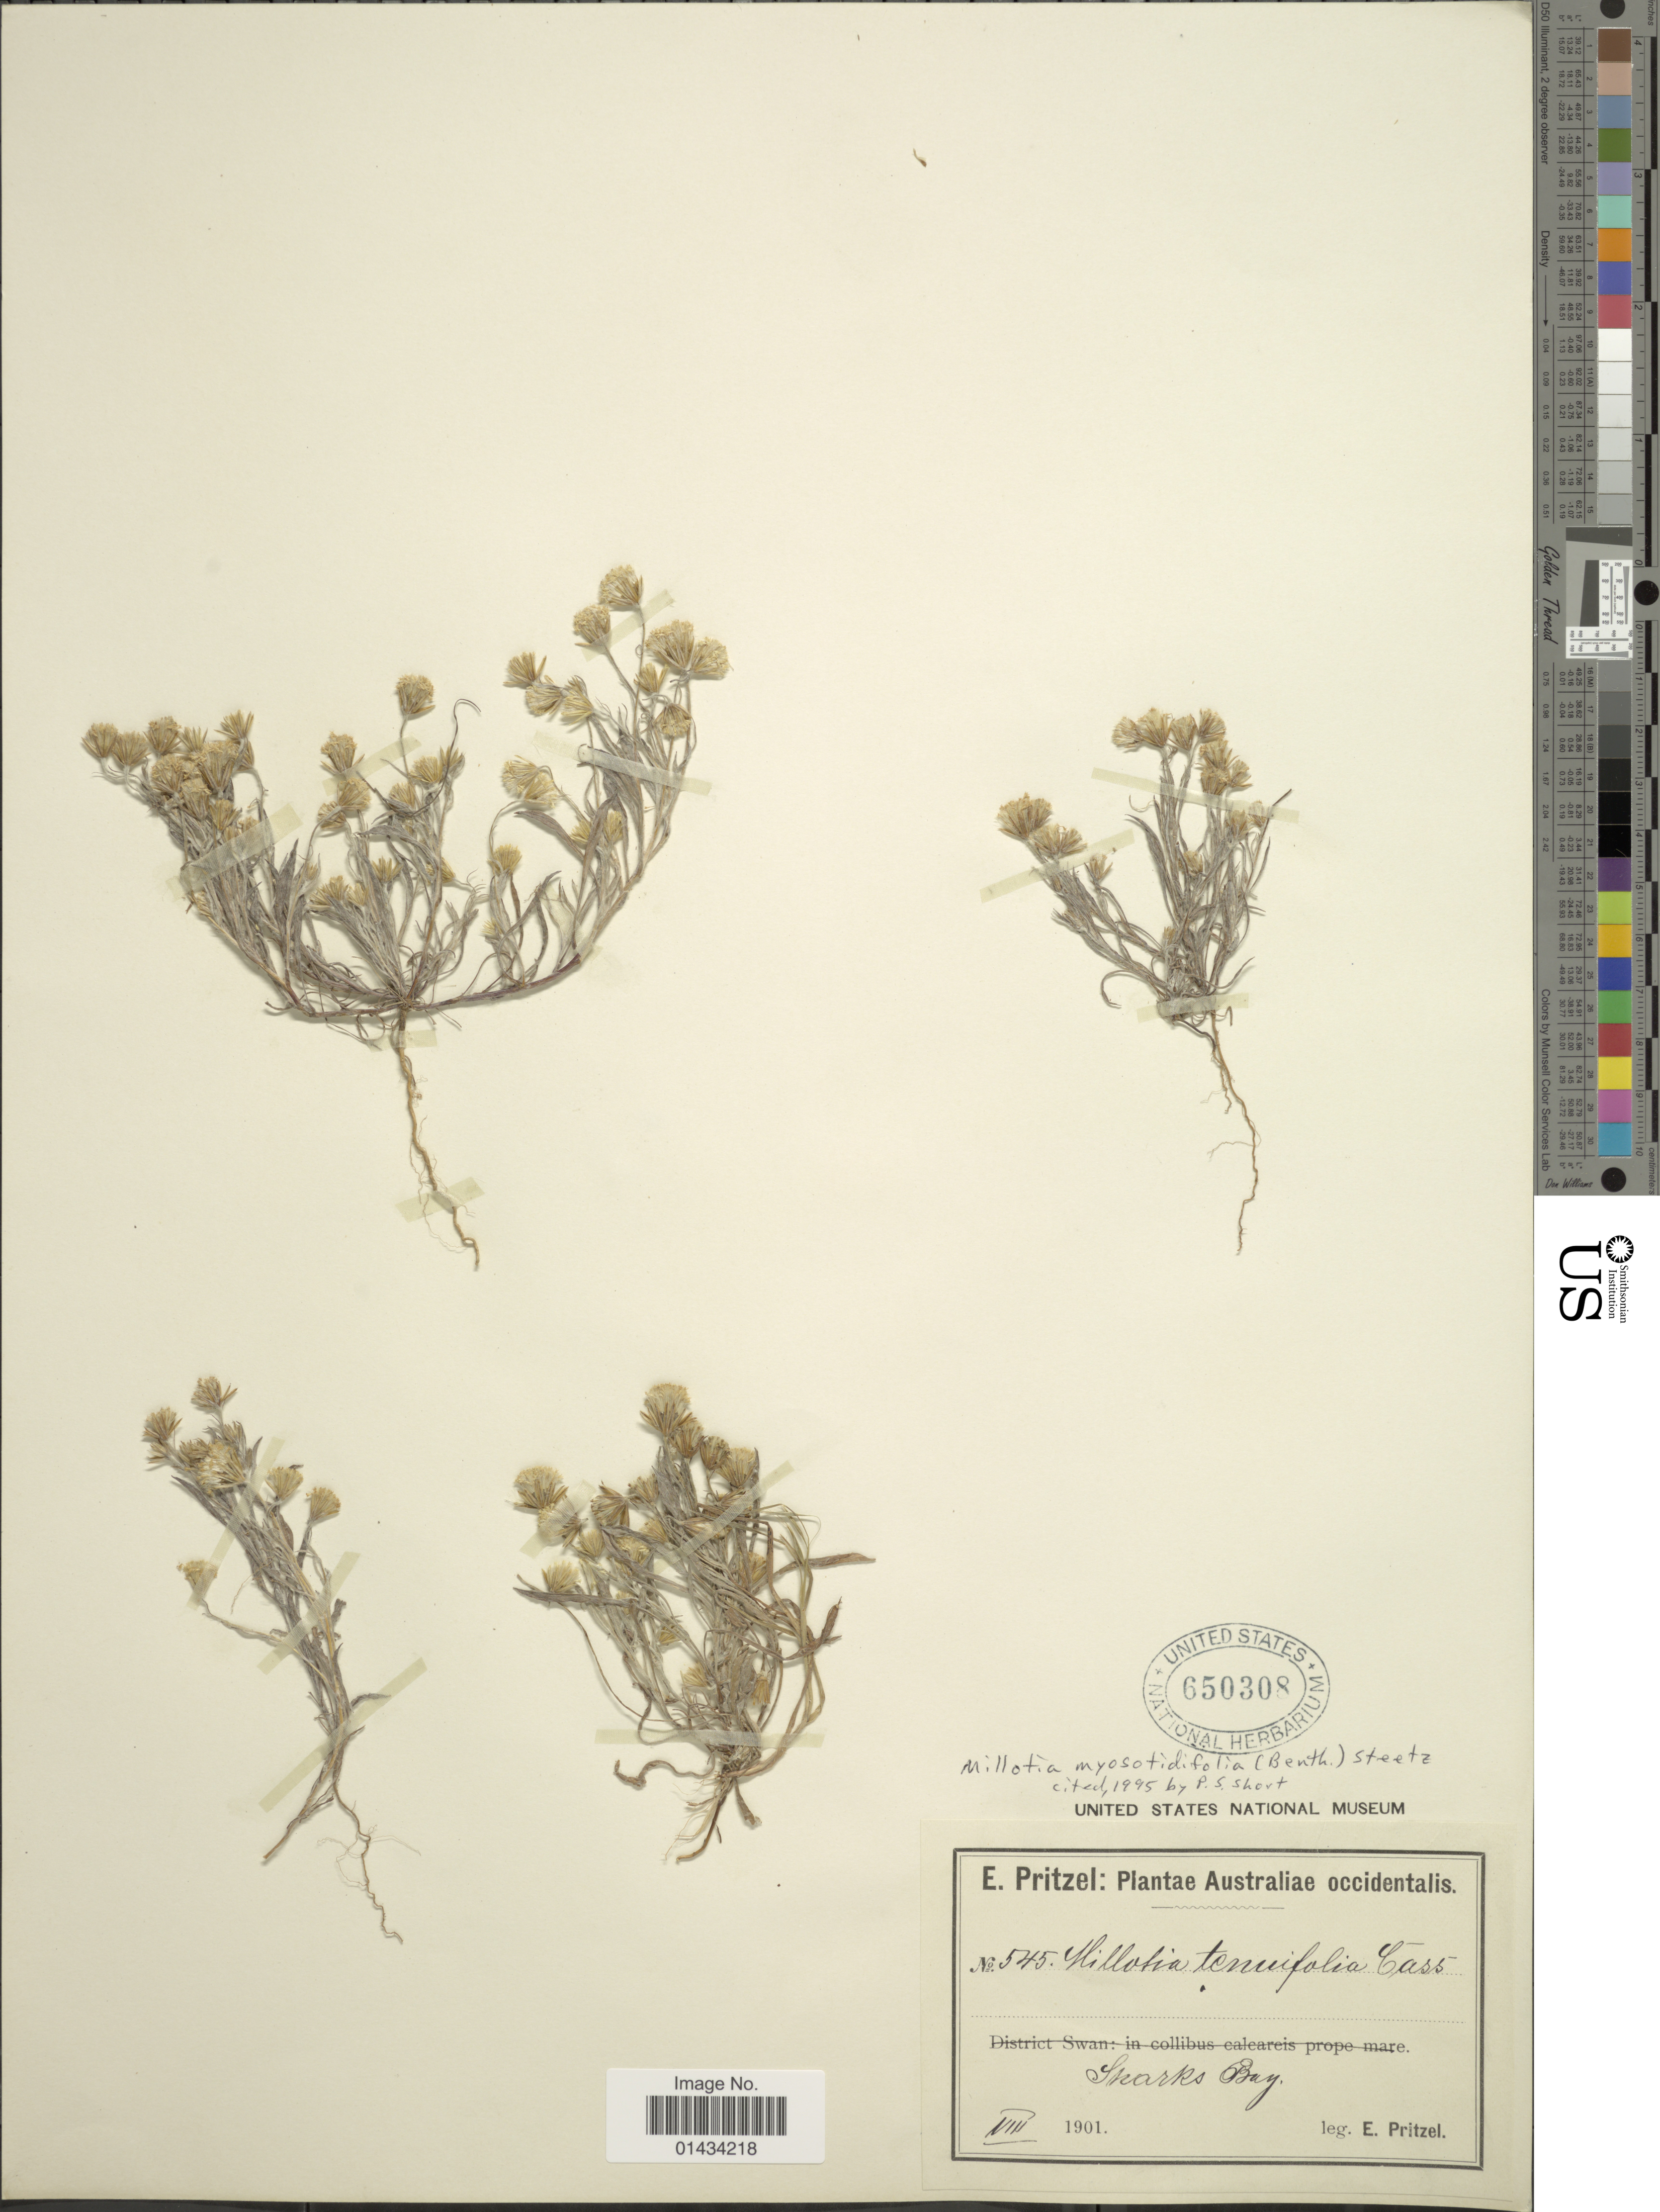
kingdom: Plantae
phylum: Tracheophyta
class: Magnoliopsida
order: Asterales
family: Asteraceae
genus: Millotia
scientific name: Millotia myosotidifolia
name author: (Benth.) Steetz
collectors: E. G. Pritzel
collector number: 545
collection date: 1901-08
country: Australia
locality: Australiae occidentalis, Sharks Bay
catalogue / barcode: US 650308